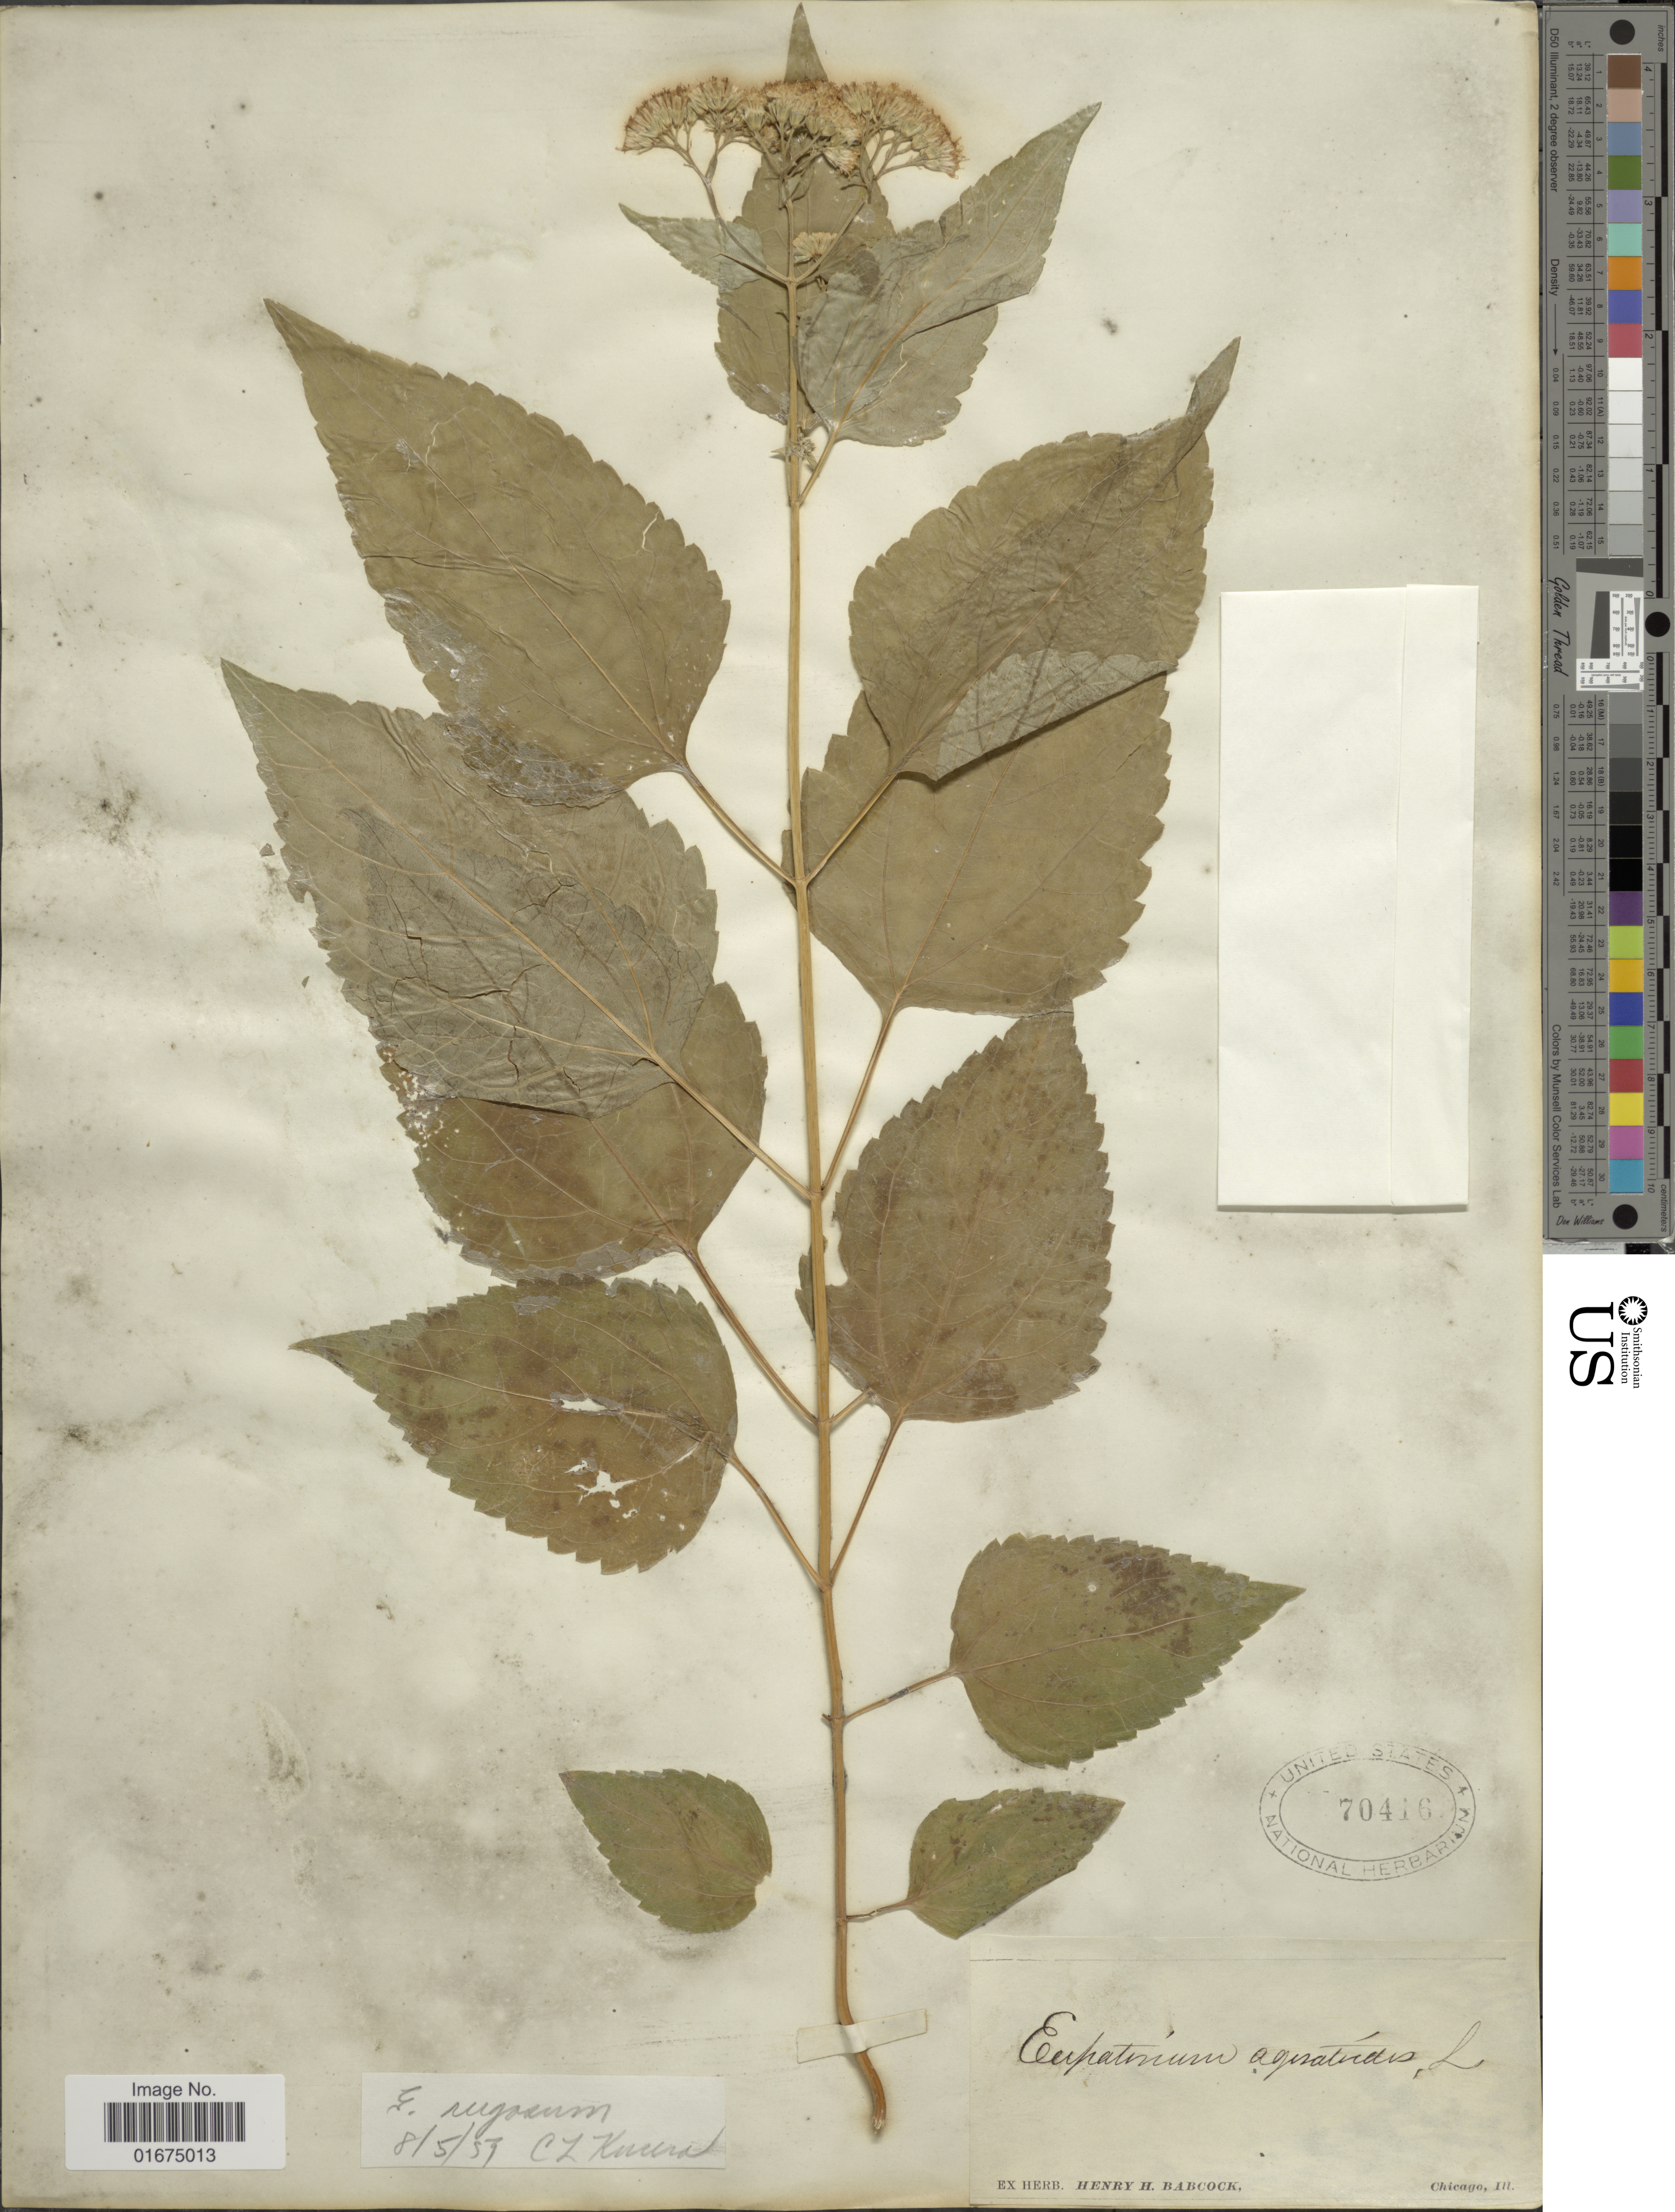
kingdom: Plantae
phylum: Tracheophyta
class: Magnoliopsida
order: Asterales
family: Asteraceae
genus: Ageratina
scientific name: Ageratina altissima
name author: (L.) R.M. King & H. Rob.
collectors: ex herb. Henry Homes Babcock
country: United States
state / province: Illinois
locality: Chicago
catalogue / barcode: US 70416